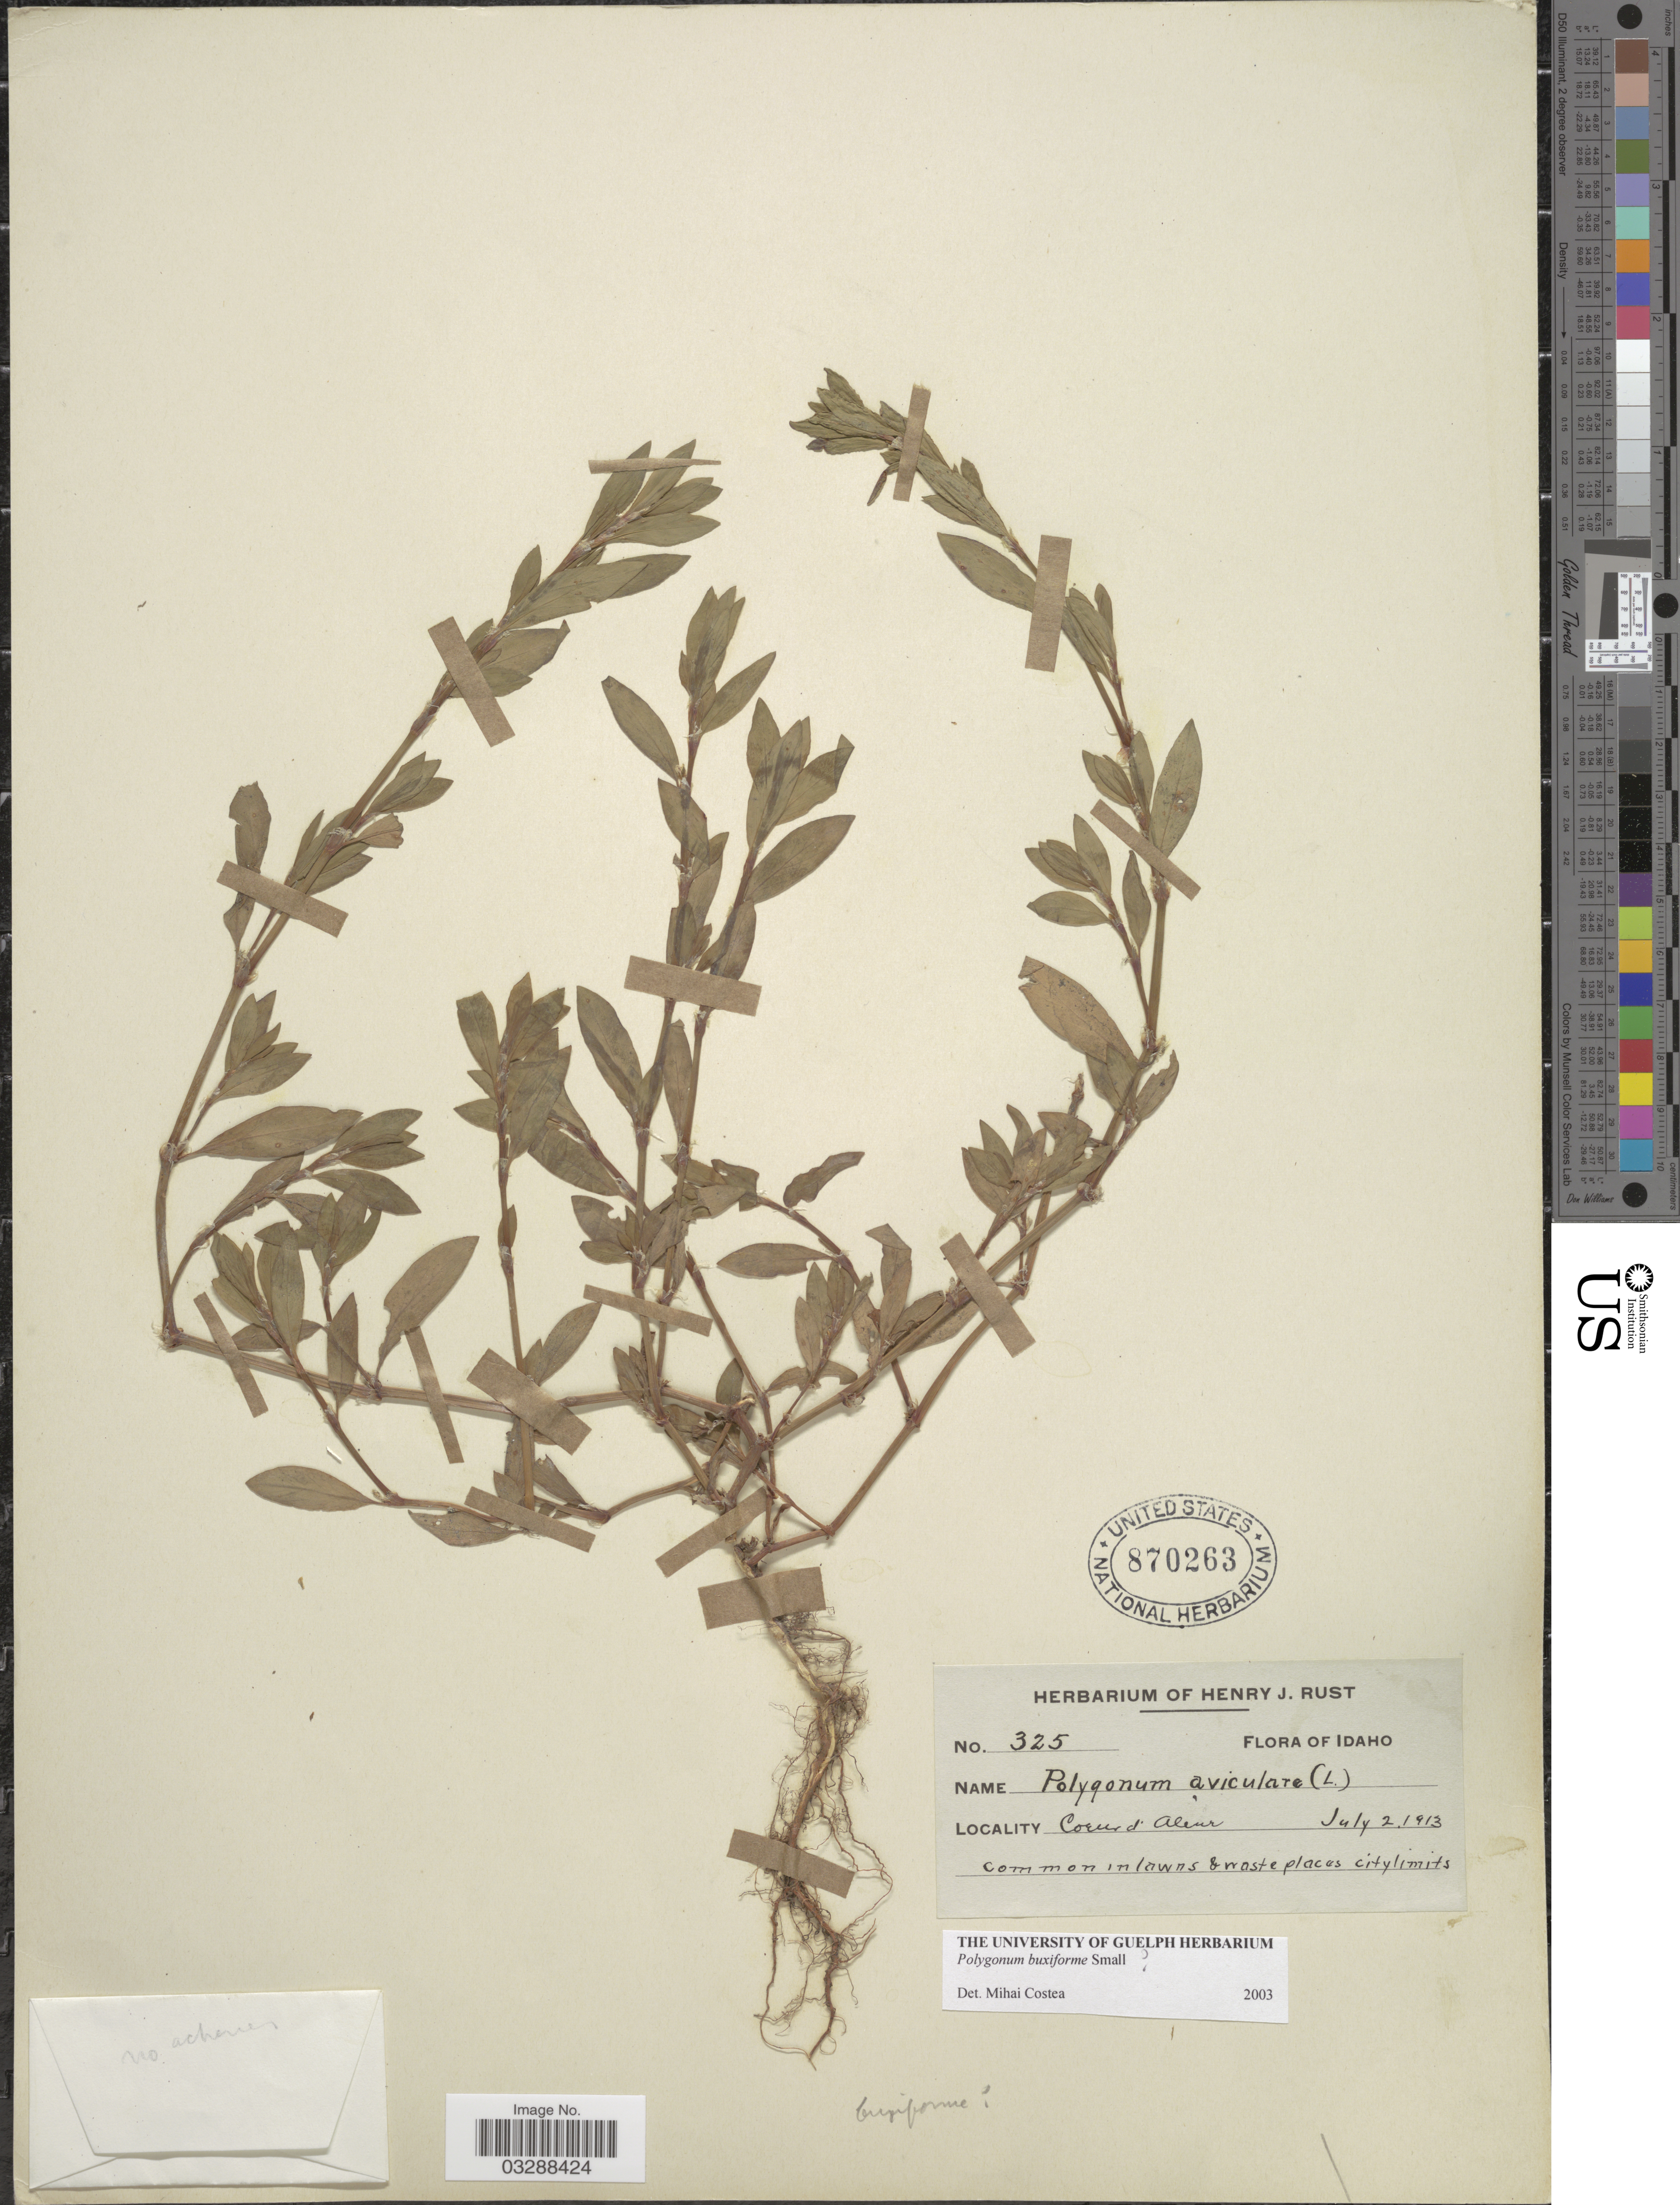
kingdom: Plantae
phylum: Tracheophyta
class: Magnoliopsida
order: Caryophyllales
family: Polygonaceae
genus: Polygonum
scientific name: Polygonum buxiforme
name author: Small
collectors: ex herb. Henry J. Rust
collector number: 325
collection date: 1913-07-02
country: United States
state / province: Idaho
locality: Cœur d'Alene.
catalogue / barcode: US 870263